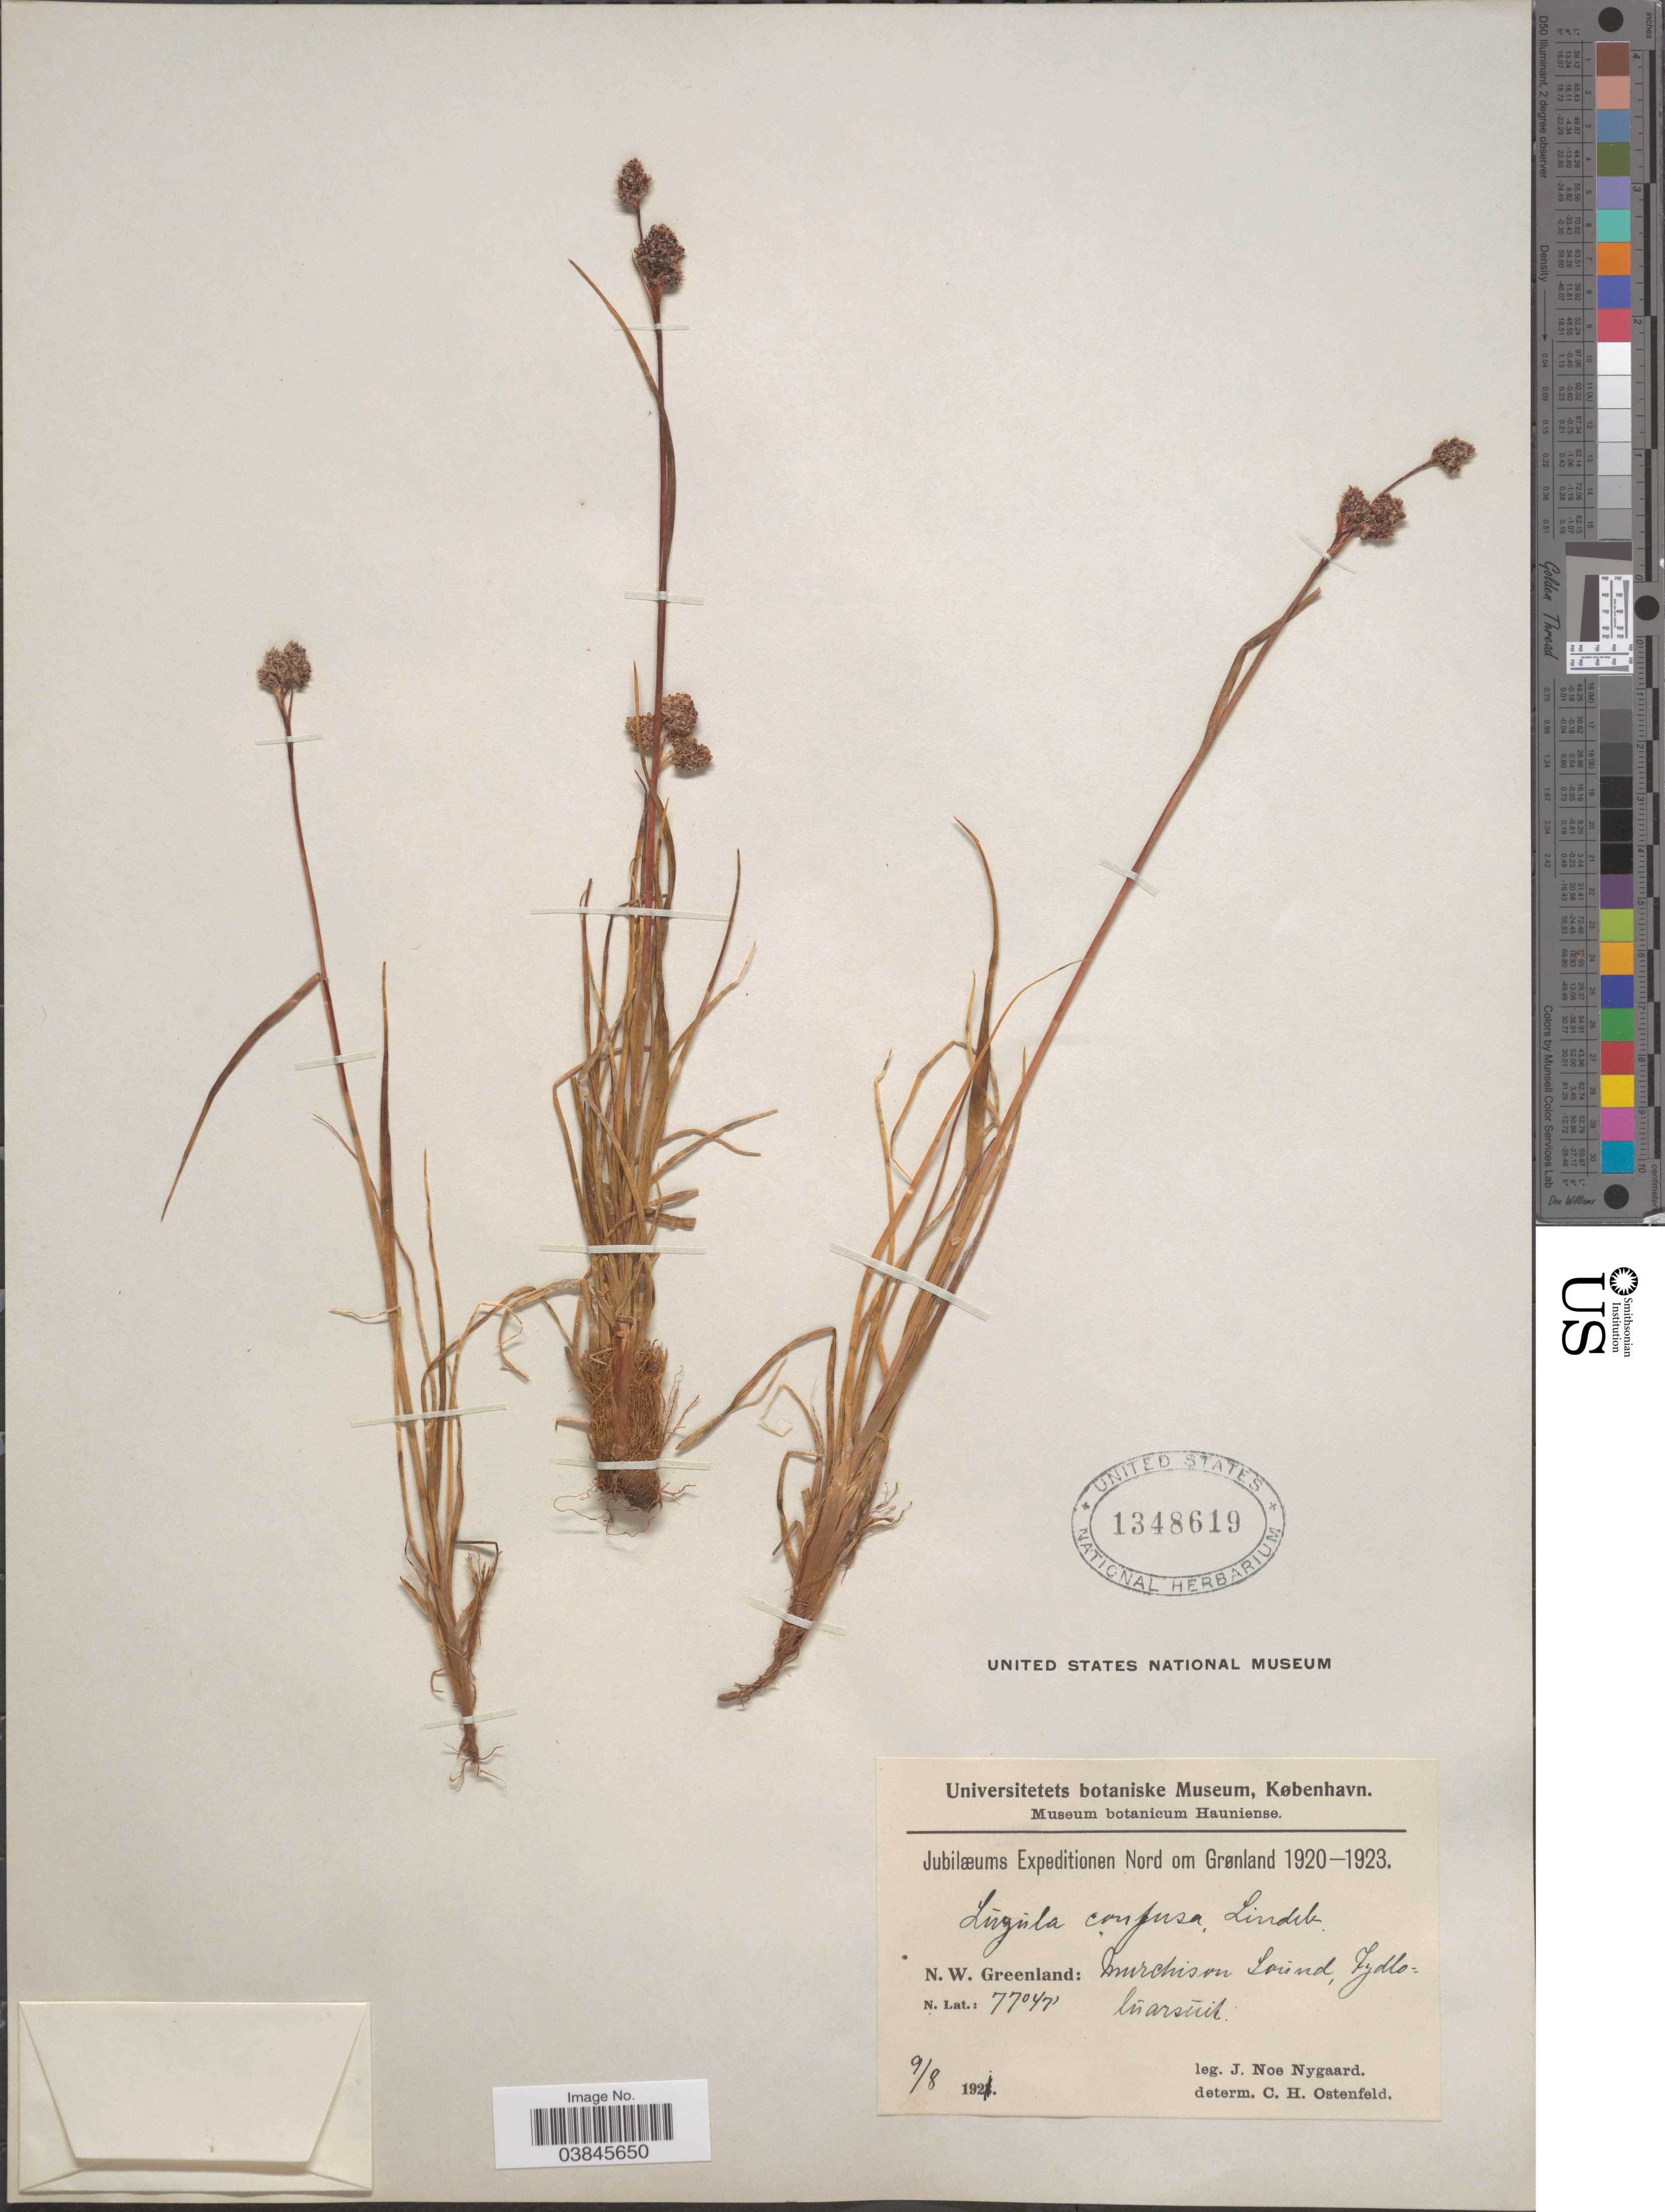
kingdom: Plantae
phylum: Tracheophyta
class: Liliopsida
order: Poales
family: Juncaceae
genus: Luzula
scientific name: Luzula confusa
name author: Lindeb.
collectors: J. Nygaard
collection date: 1921-08-09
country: Greenland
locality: Nord om Grønland. N. W. Greenland: Murchison Sound, Igdloluarsuit.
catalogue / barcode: US 1348619